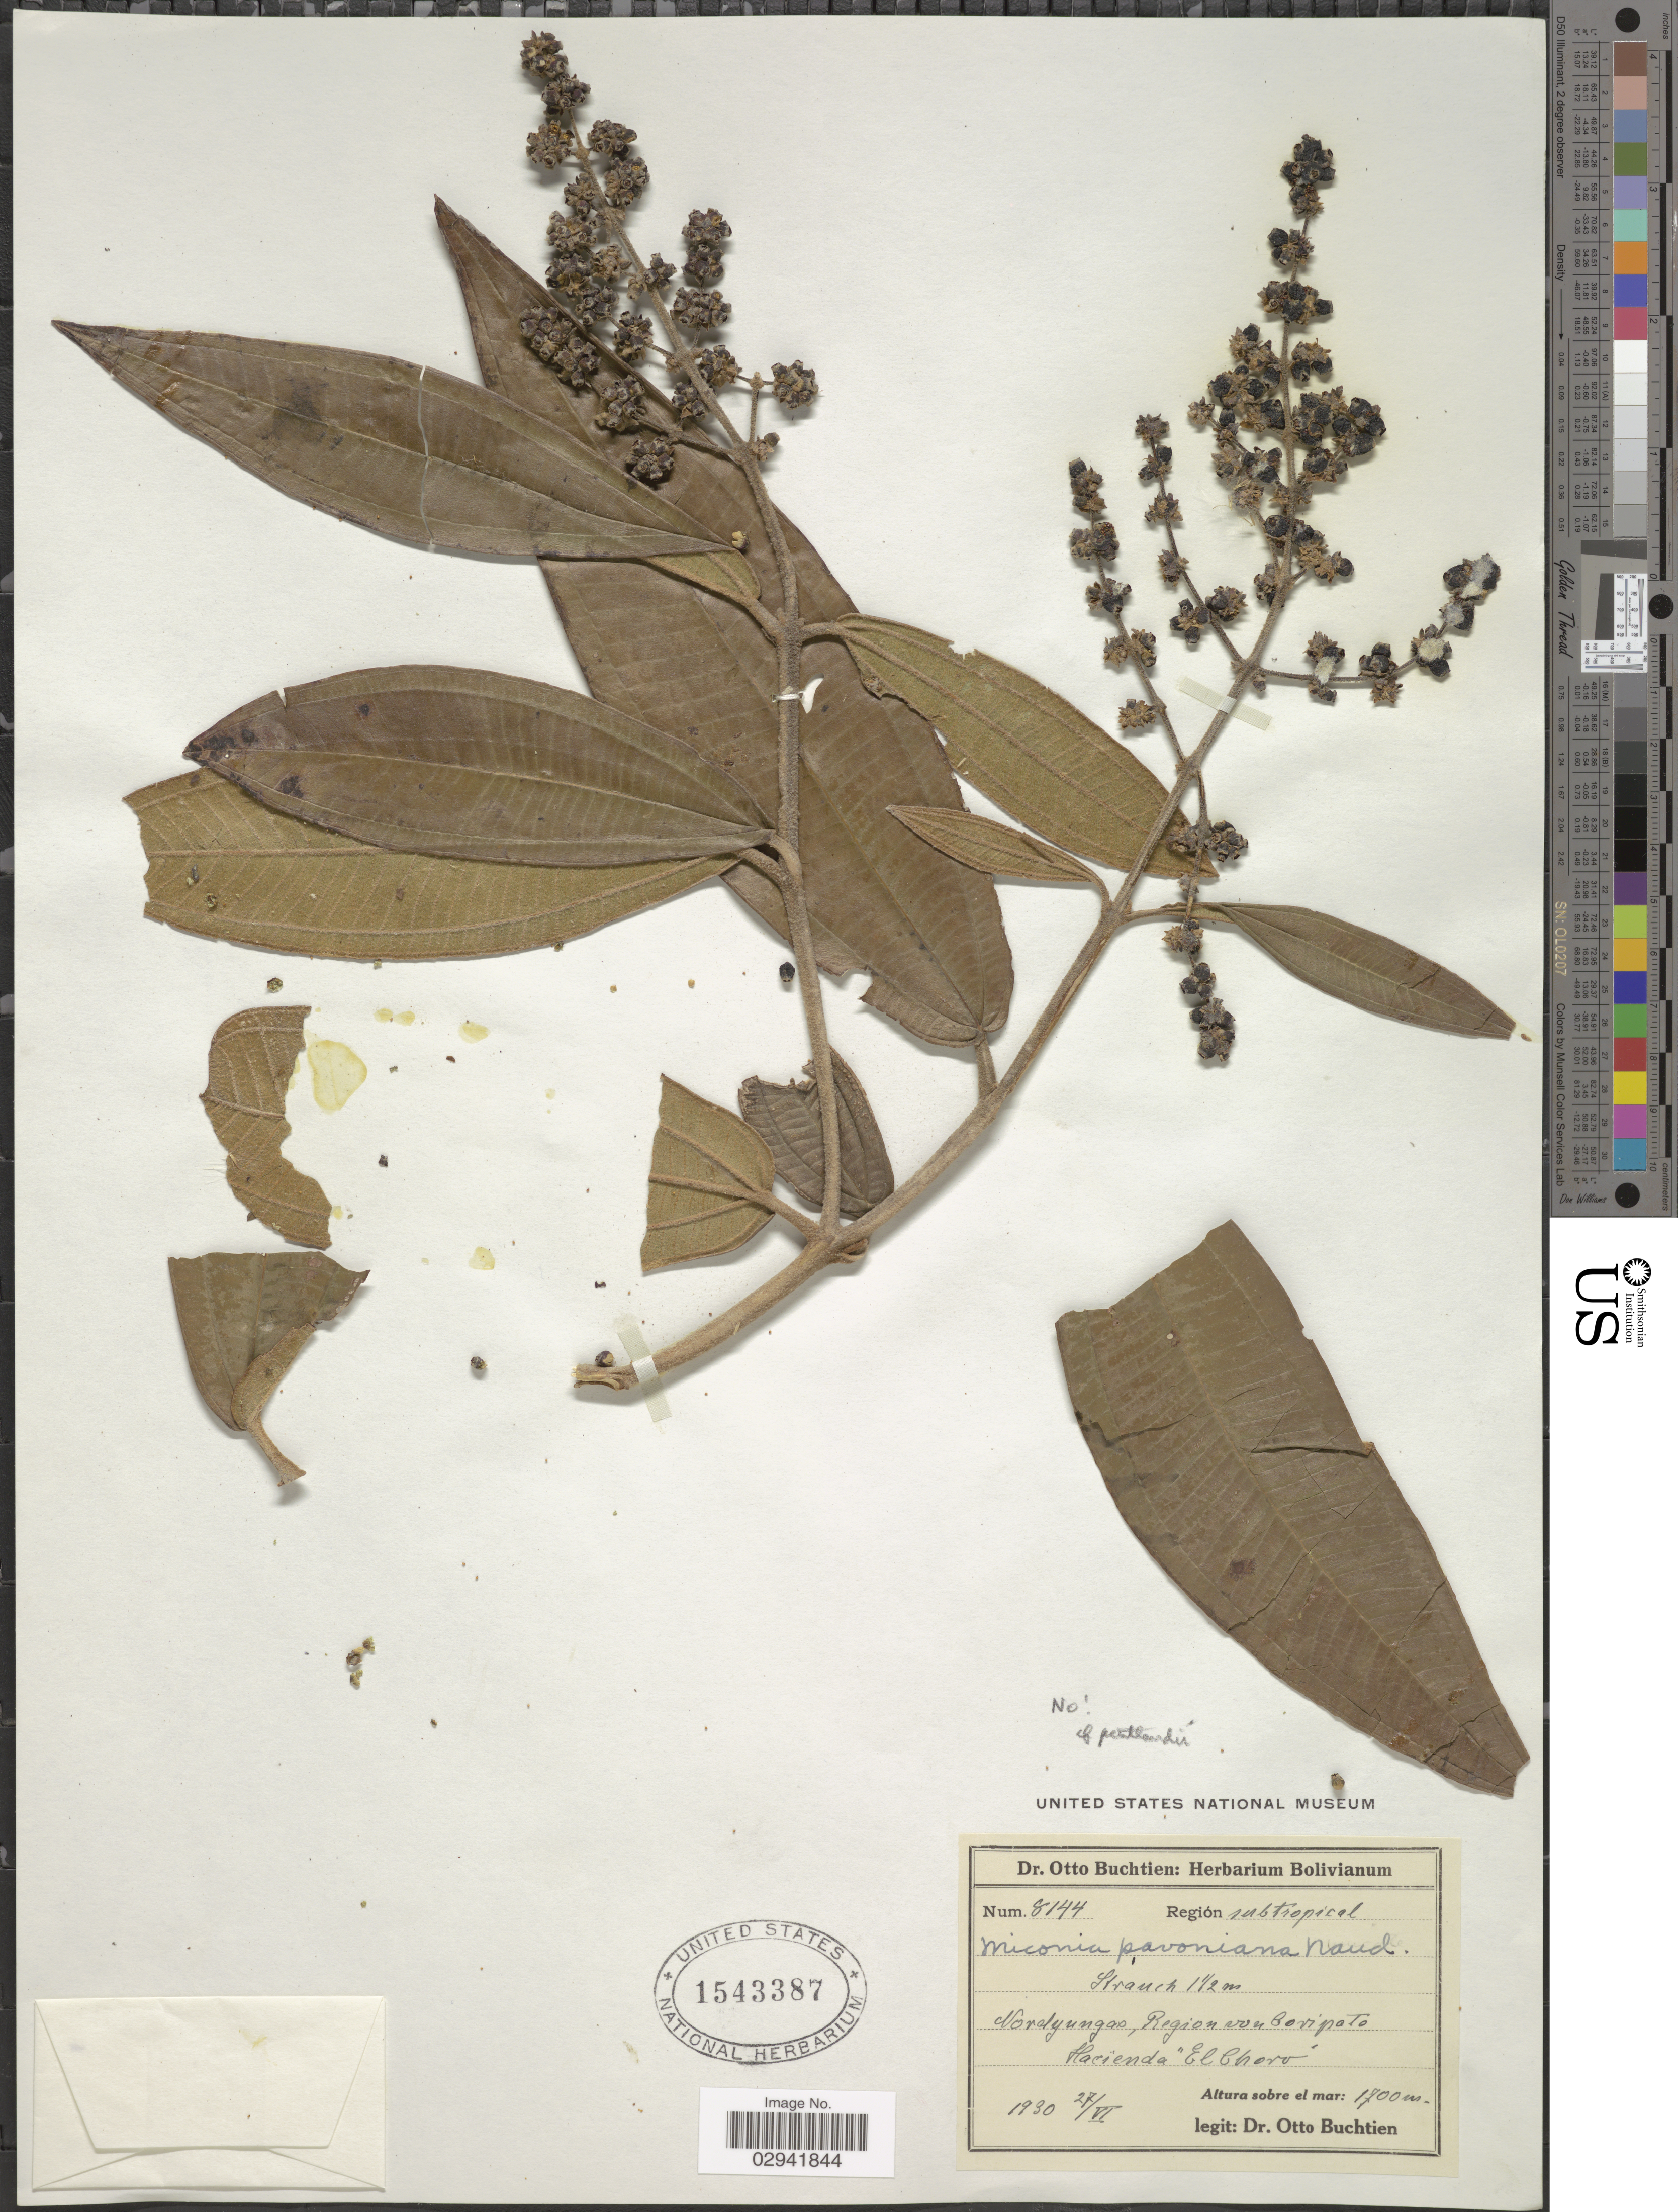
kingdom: Plantae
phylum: Tracheophyta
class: Magnoliopsida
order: Myrtales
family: Melastomataceae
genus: Miconia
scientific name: Miconia pentlandii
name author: Naudin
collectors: O. Buchtien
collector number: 8144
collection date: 1930-06-27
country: Bolivia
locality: Región subtropical. Nordyungas, Region von Coripata. Hacienda "El Choro".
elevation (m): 1700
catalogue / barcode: US 1543387